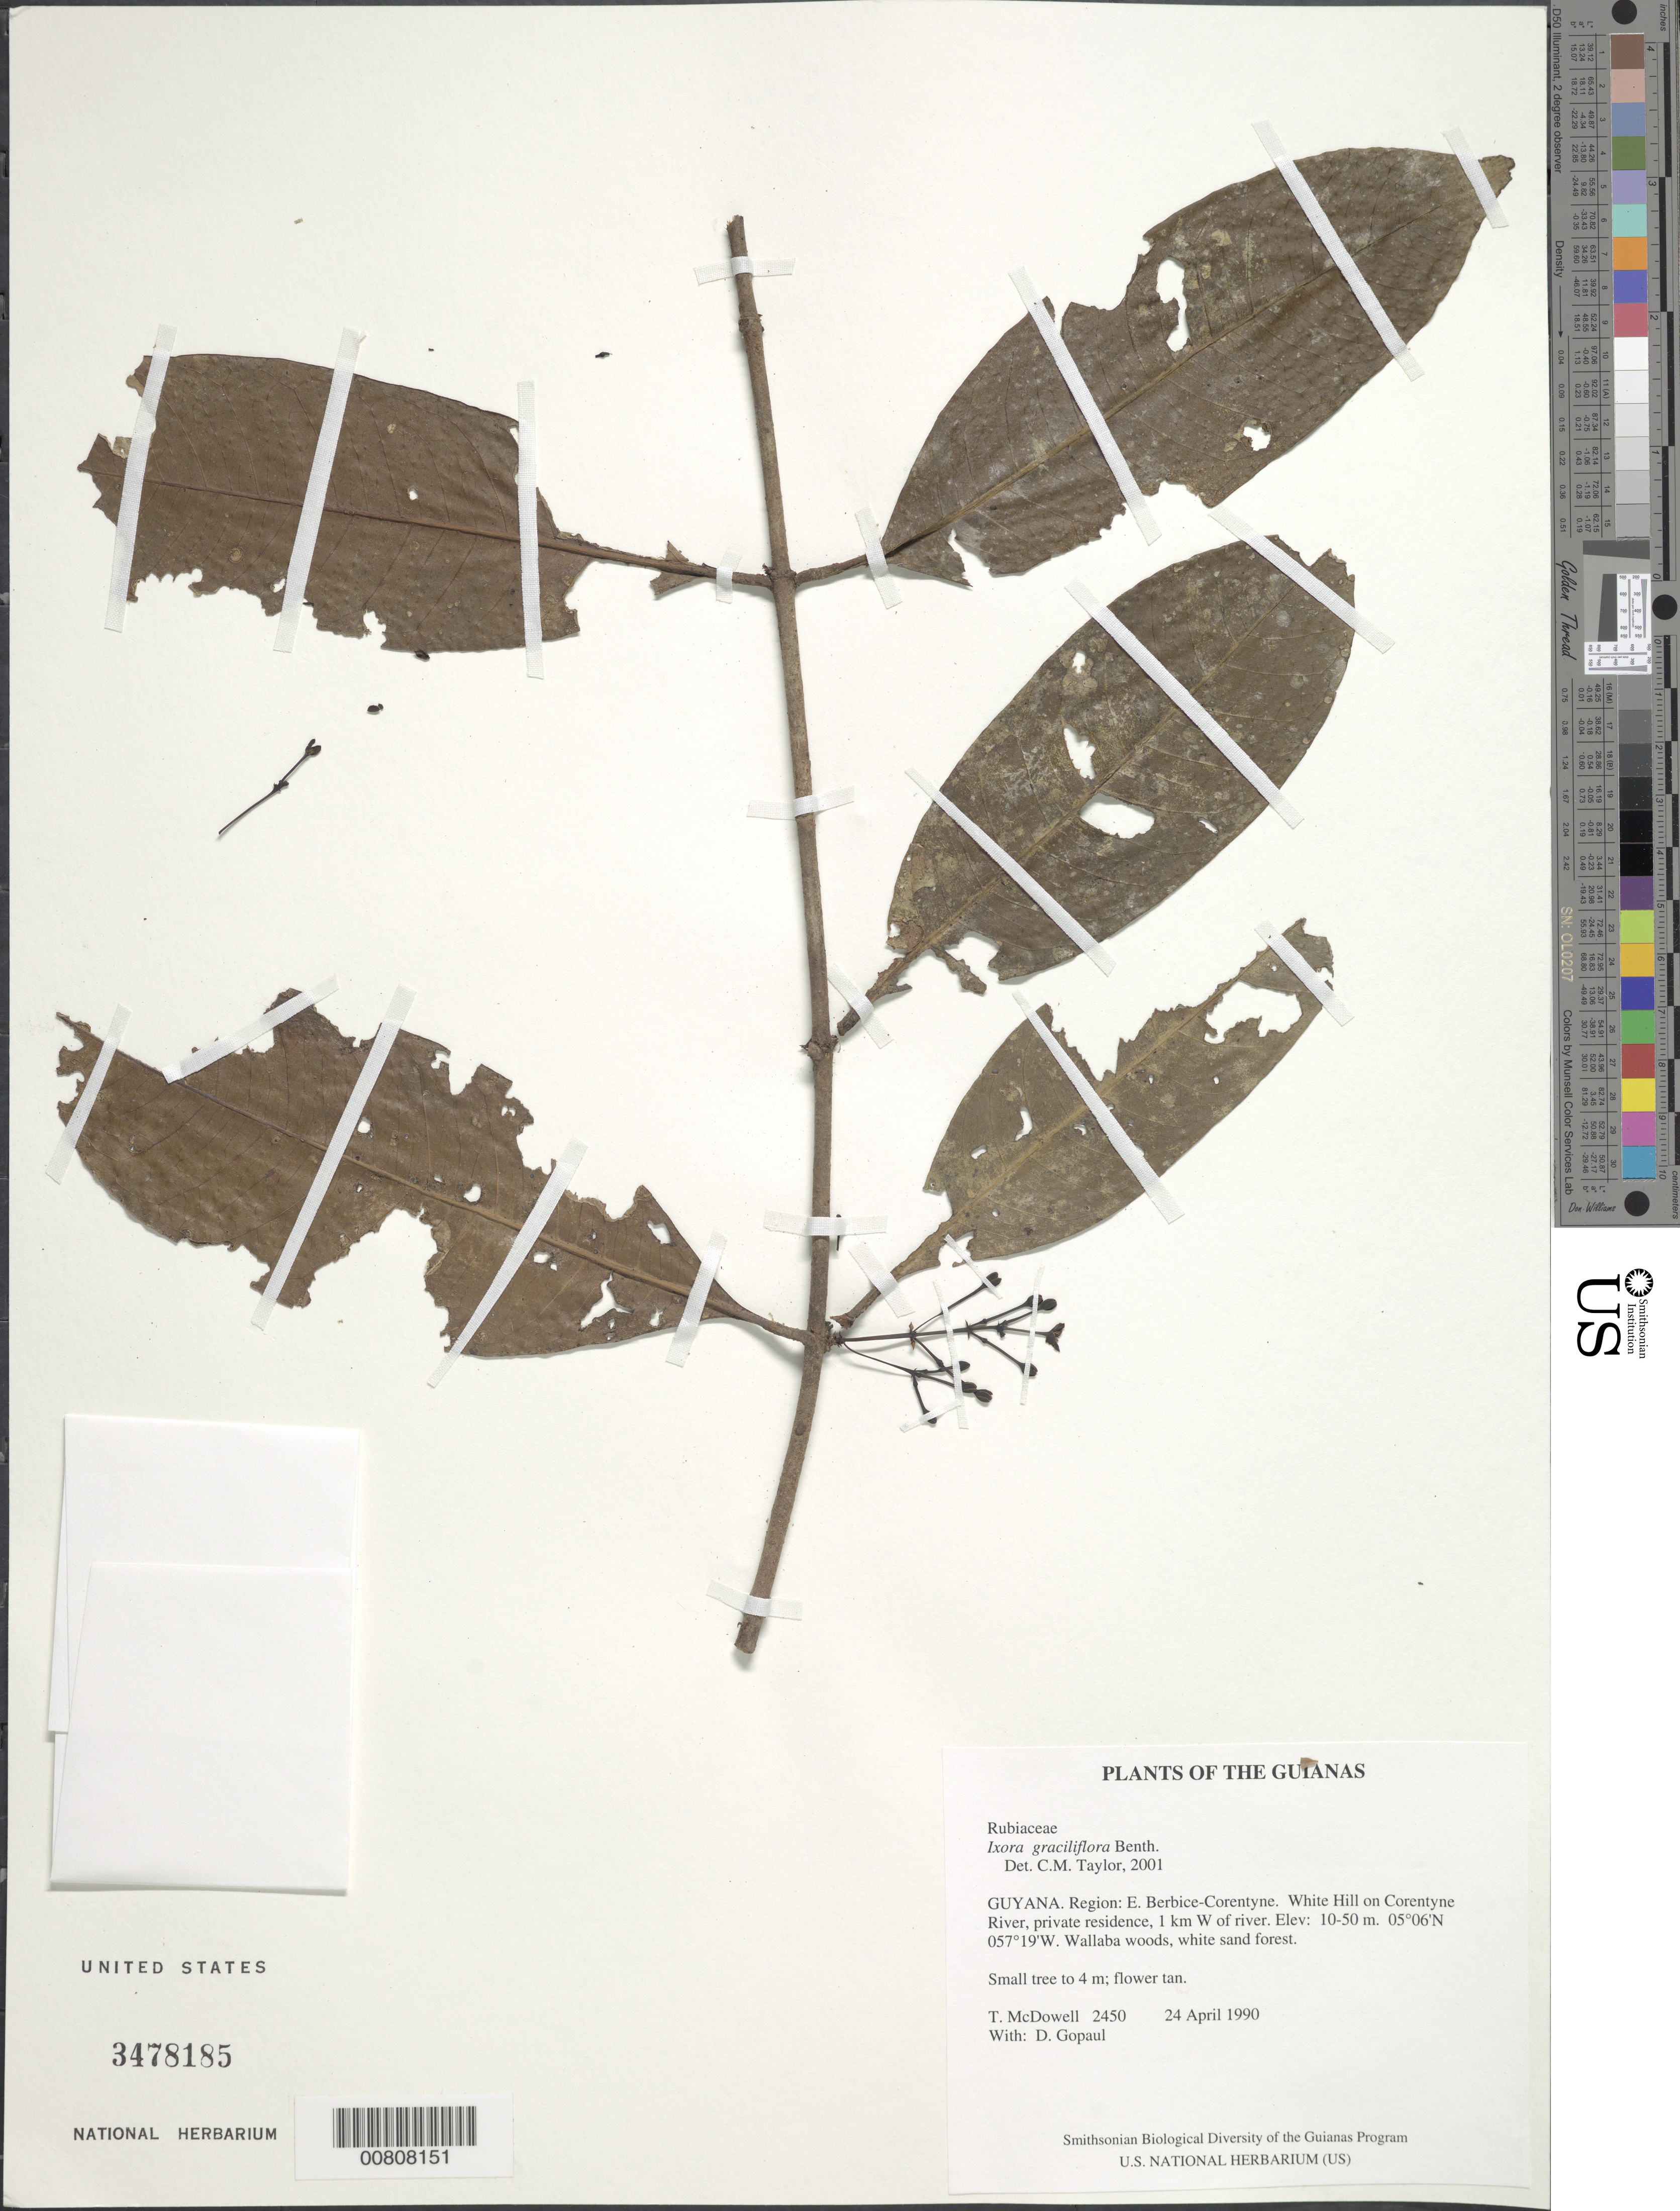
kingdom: Plantae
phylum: Tracheophyta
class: Magnoliopsida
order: Gentianales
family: Rubiaceae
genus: Ixora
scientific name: Ixora graciliflora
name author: Benth.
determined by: Taylor, Charlotte M.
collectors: T. McDowell & D. Gopaul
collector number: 2450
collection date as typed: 24 April 1990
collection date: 1990-04-24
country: Guyana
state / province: E. Berbice-Corentyne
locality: White Hill on Corentyne River, private residence, 1 km W of river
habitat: Wallaba woods, white sand forest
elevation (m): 10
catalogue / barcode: US 3478185